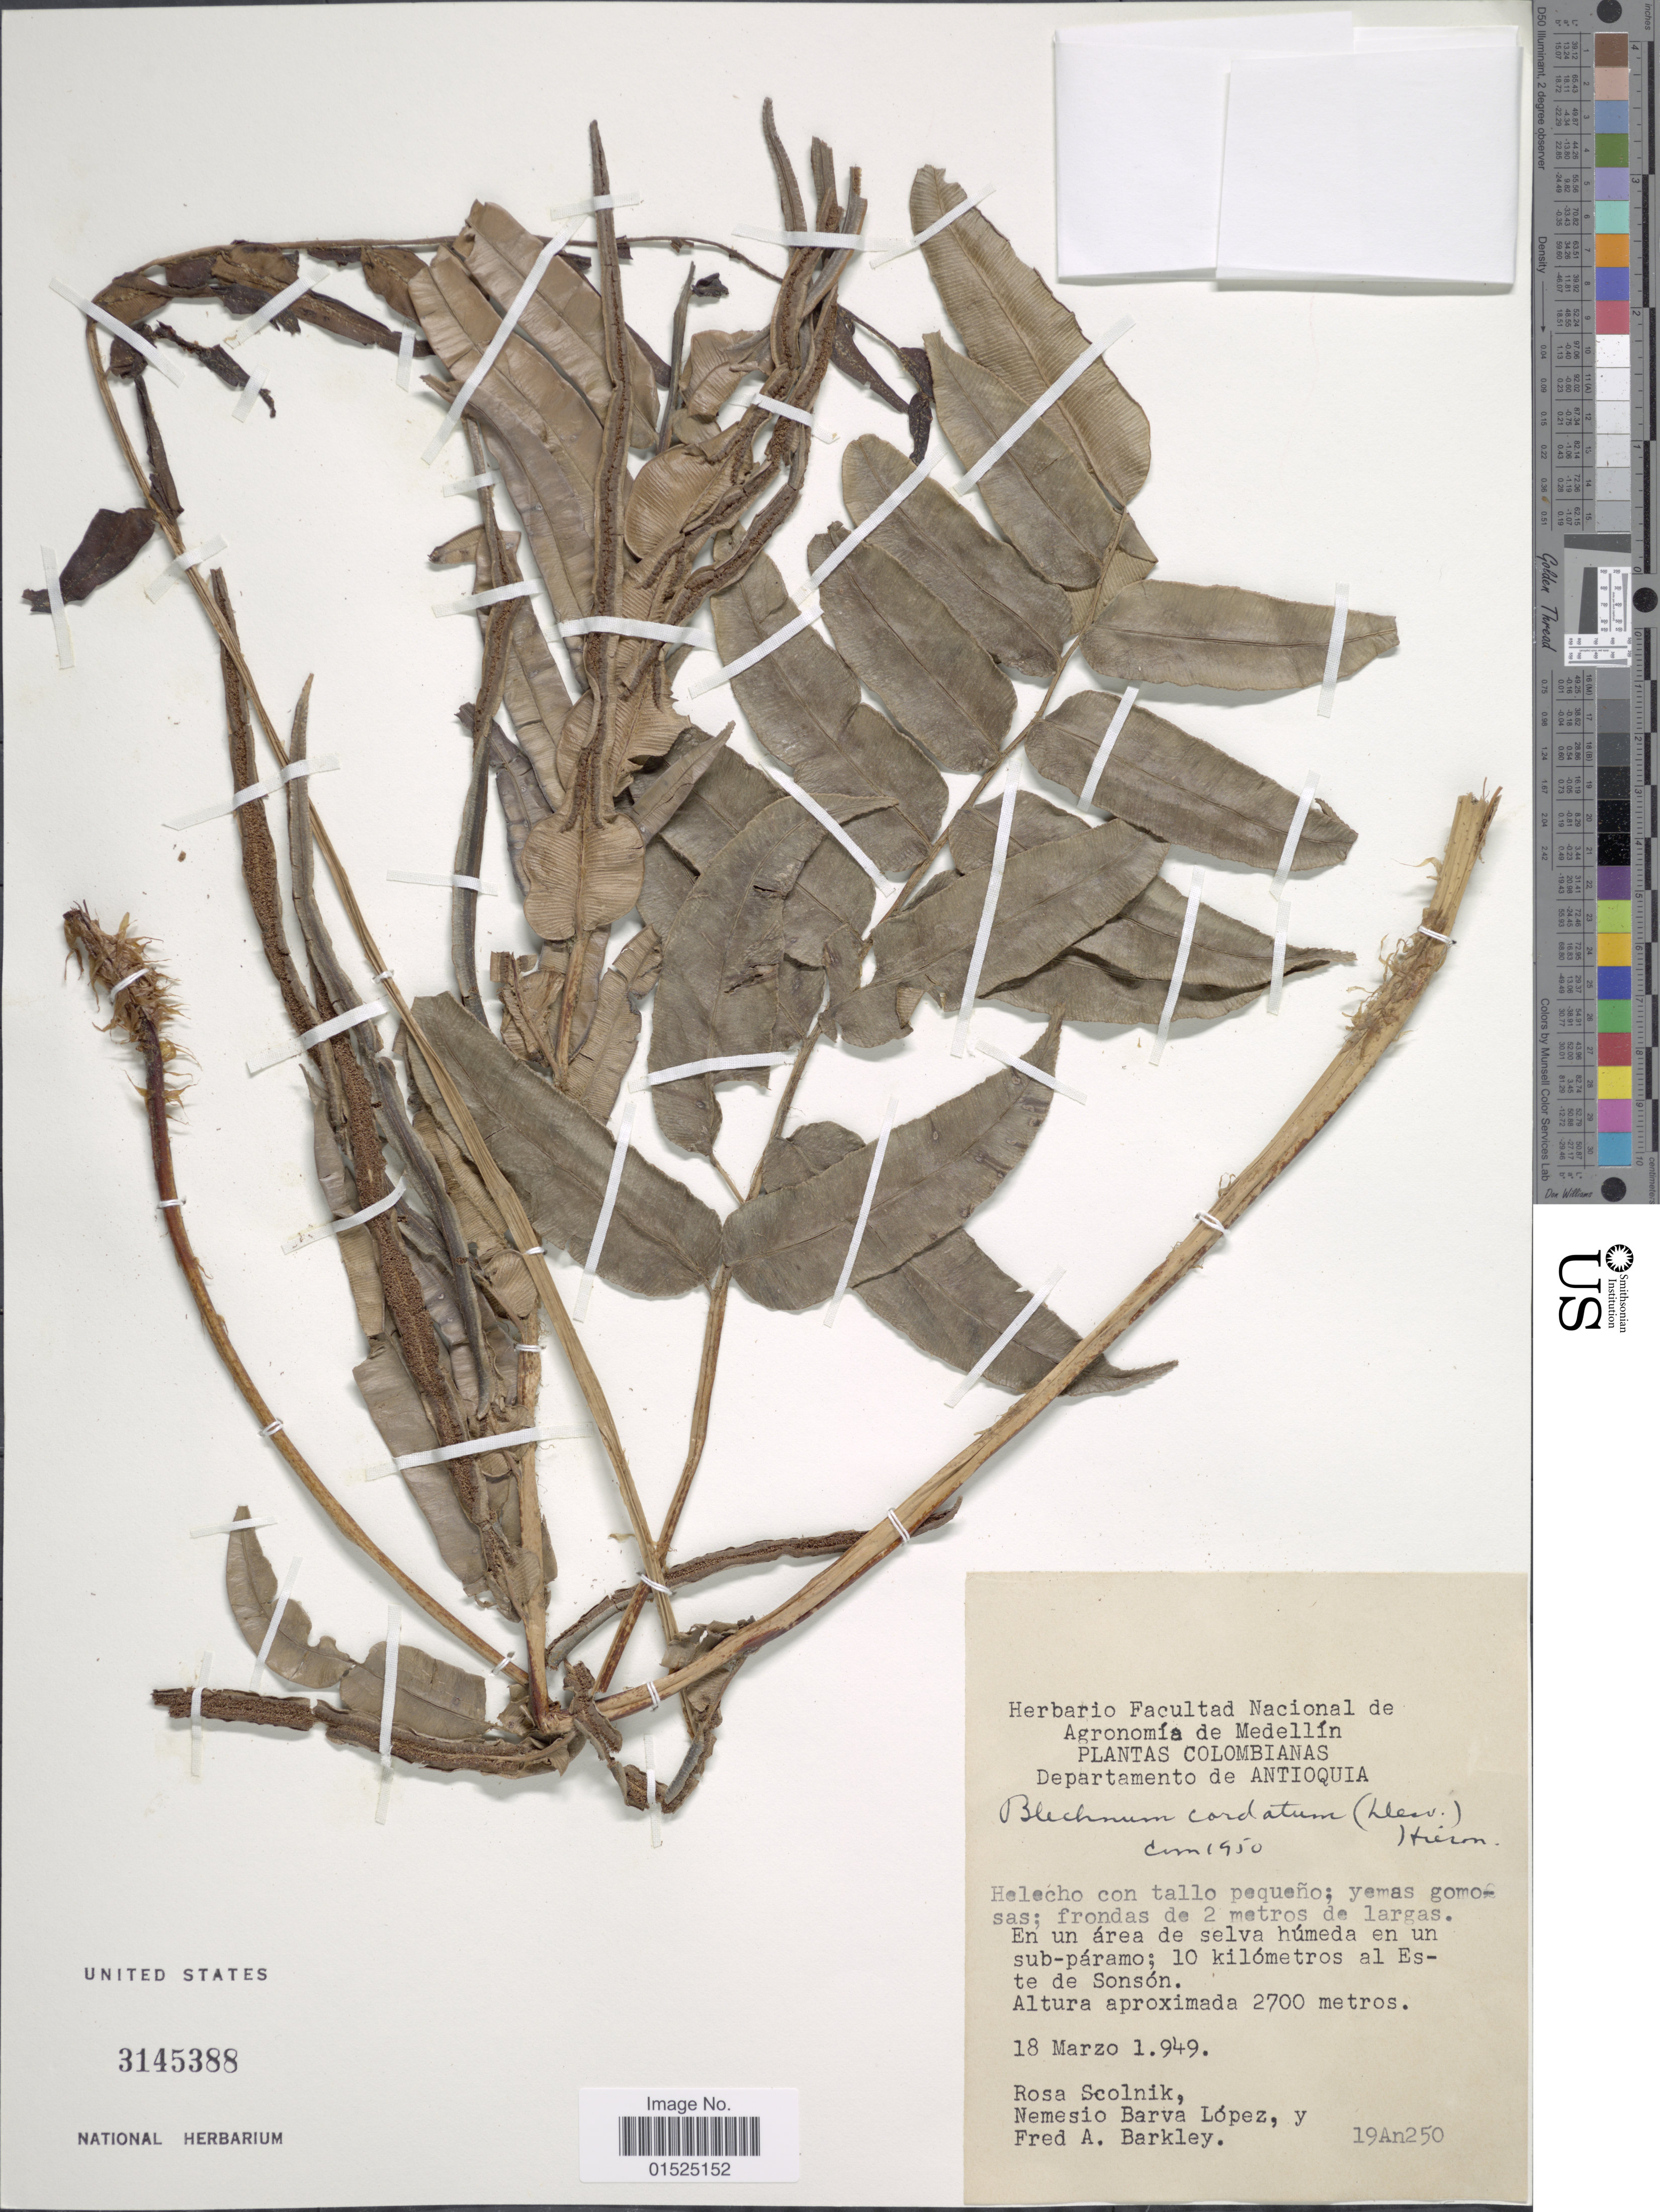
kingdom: Plantae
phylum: Tracheophyta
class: Polypodiopsida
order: Polypodiales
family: Blechnaceae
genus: Blechnum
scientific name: Blechnum arborescens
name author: (Klotzsch) Hieron.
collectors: R. Scolnik, N. Lopez & F. A. Barkley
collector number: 19An250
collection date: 1949-03-18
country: Colombia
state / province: Antioquia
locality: Helecho con tallo pequino; yemas gomosas; frondas de 2 metros de largas. En un area de selva humeda en un sub- paramo; 10 kilometros al Este de Sanson.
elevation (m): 2700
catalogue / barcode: US 3145388